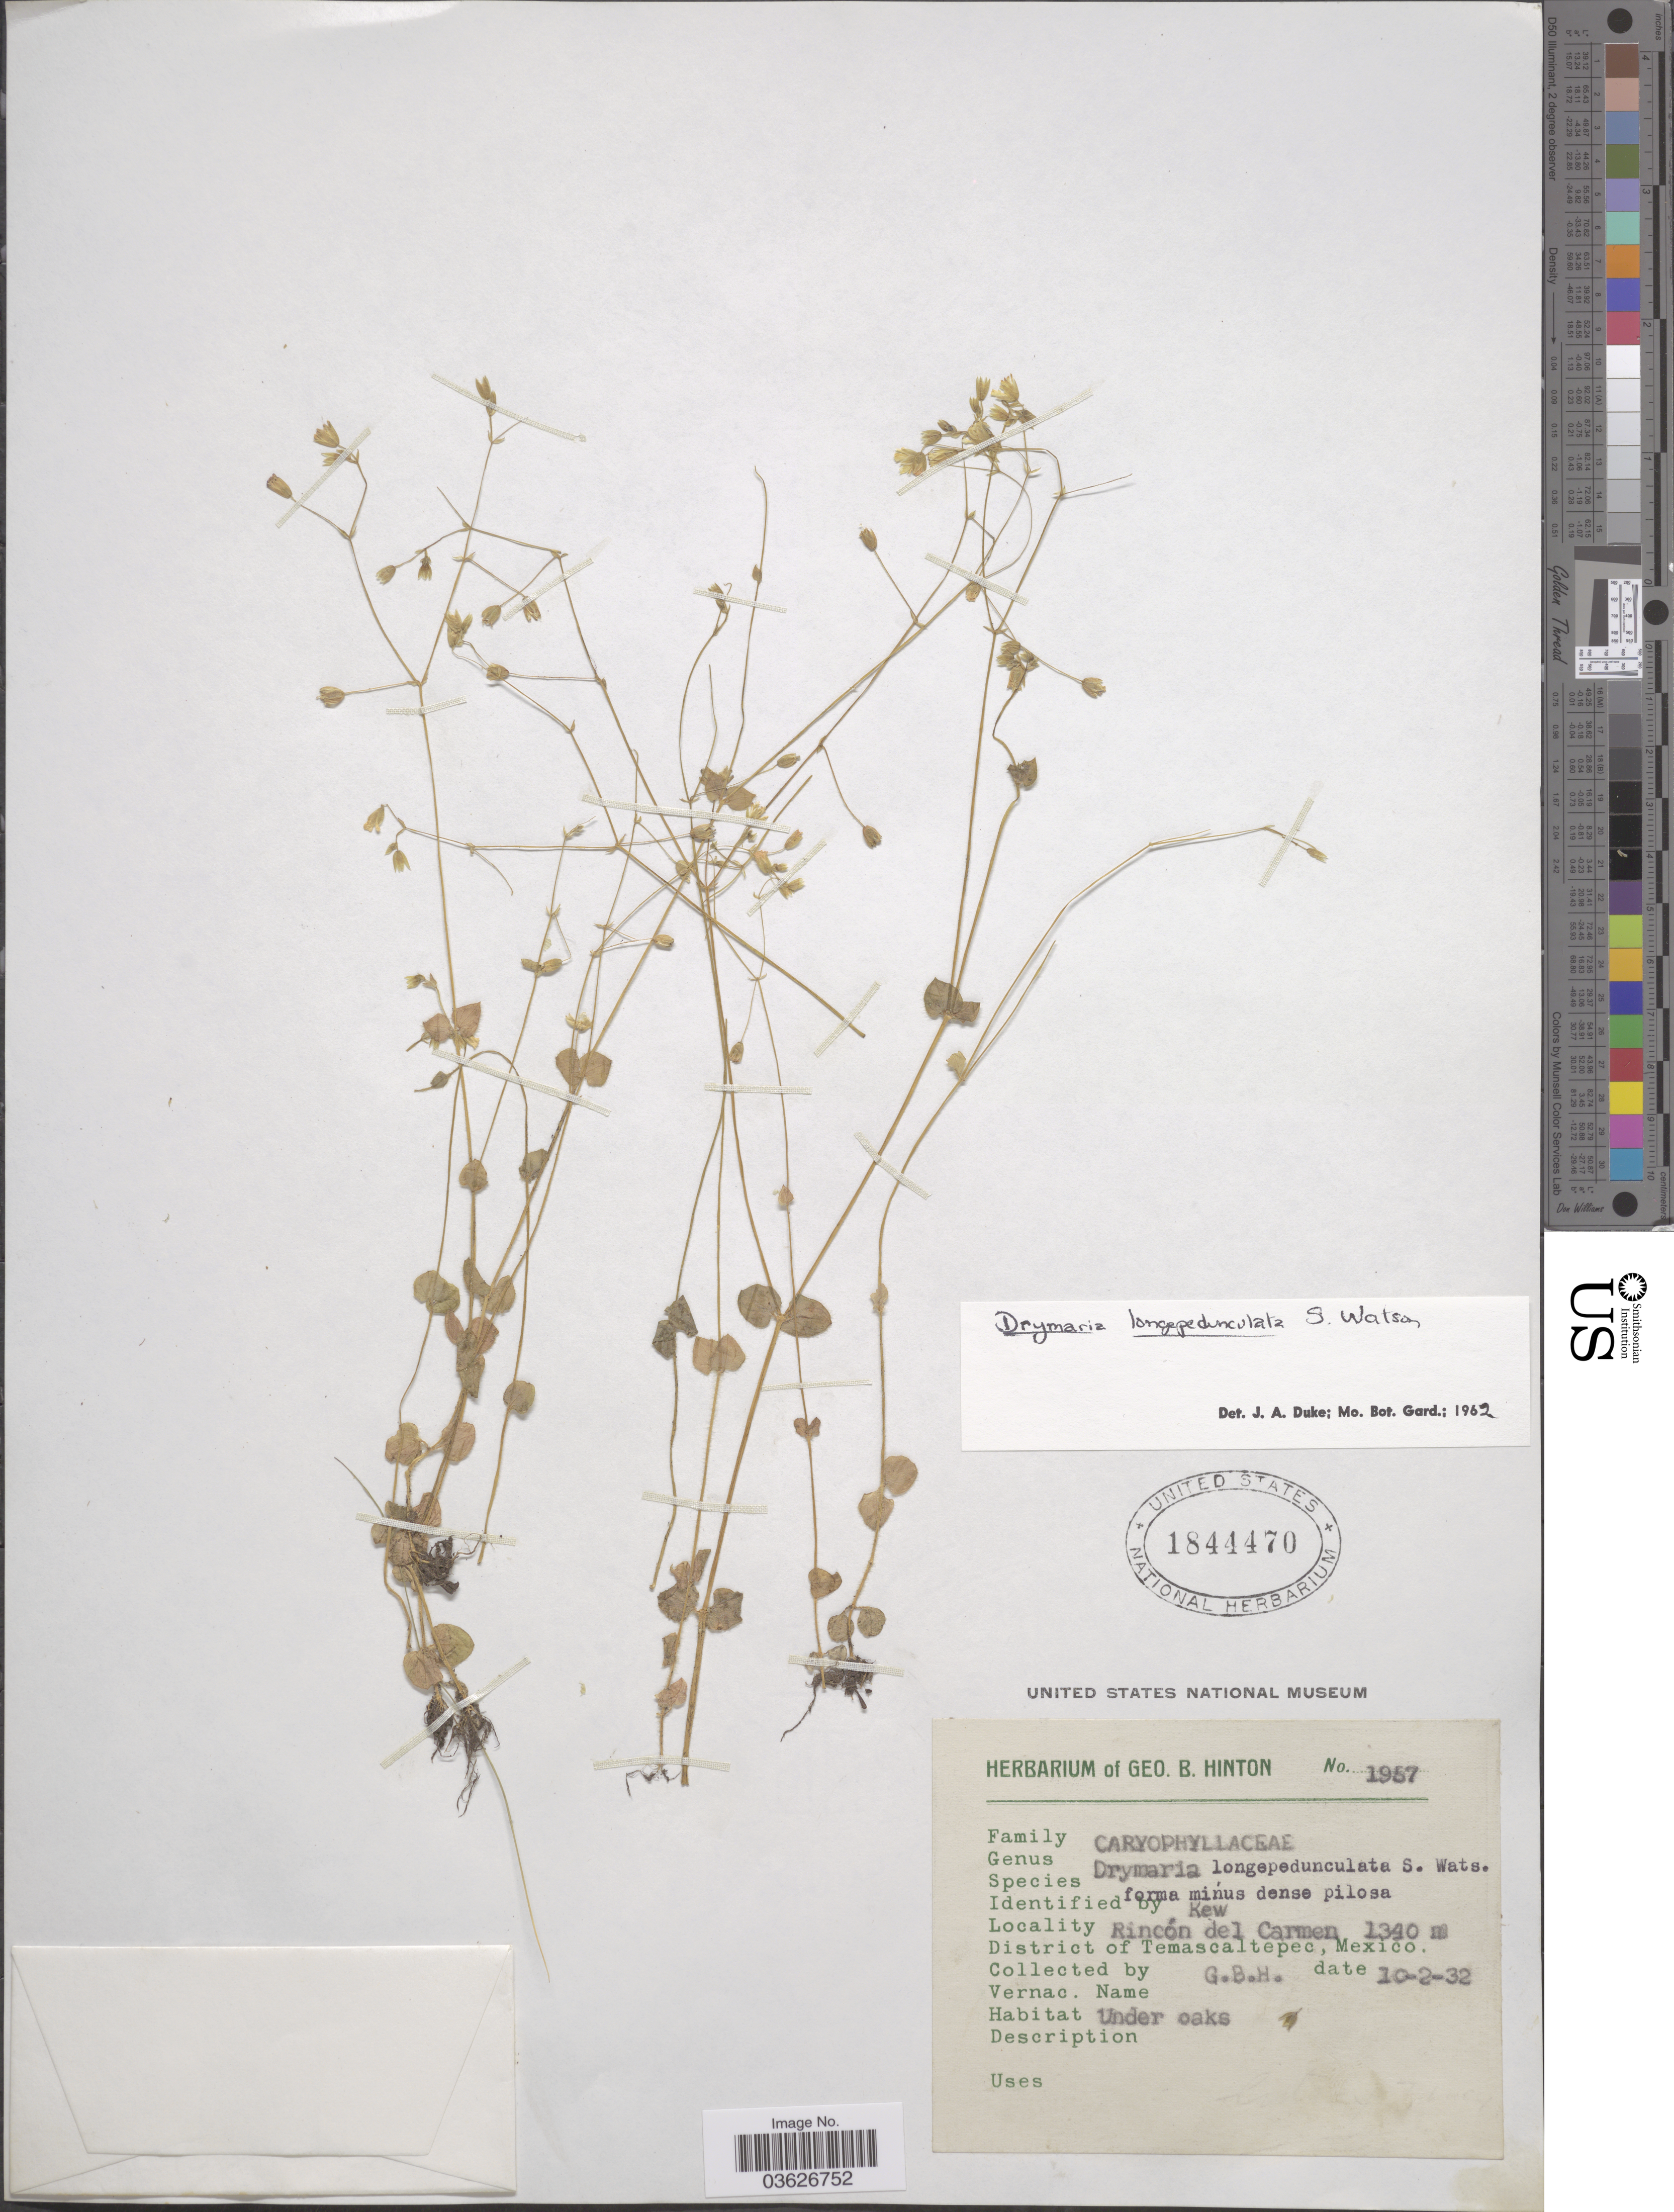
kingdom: Plantae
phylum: Tracheophyta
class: Magnoliopsida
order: Caryophyllales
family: Caryophyllaceae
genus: Drymaria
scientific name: Drymaria longepedunculata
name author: S. Watson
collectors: G. B. Hinton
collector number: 1957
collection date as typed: Transcribed d/m/y: 2/10/32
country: Mexico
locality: Rincón del Carmen. District of Temascaltepec.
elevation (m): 1340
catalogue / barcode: US 1844470